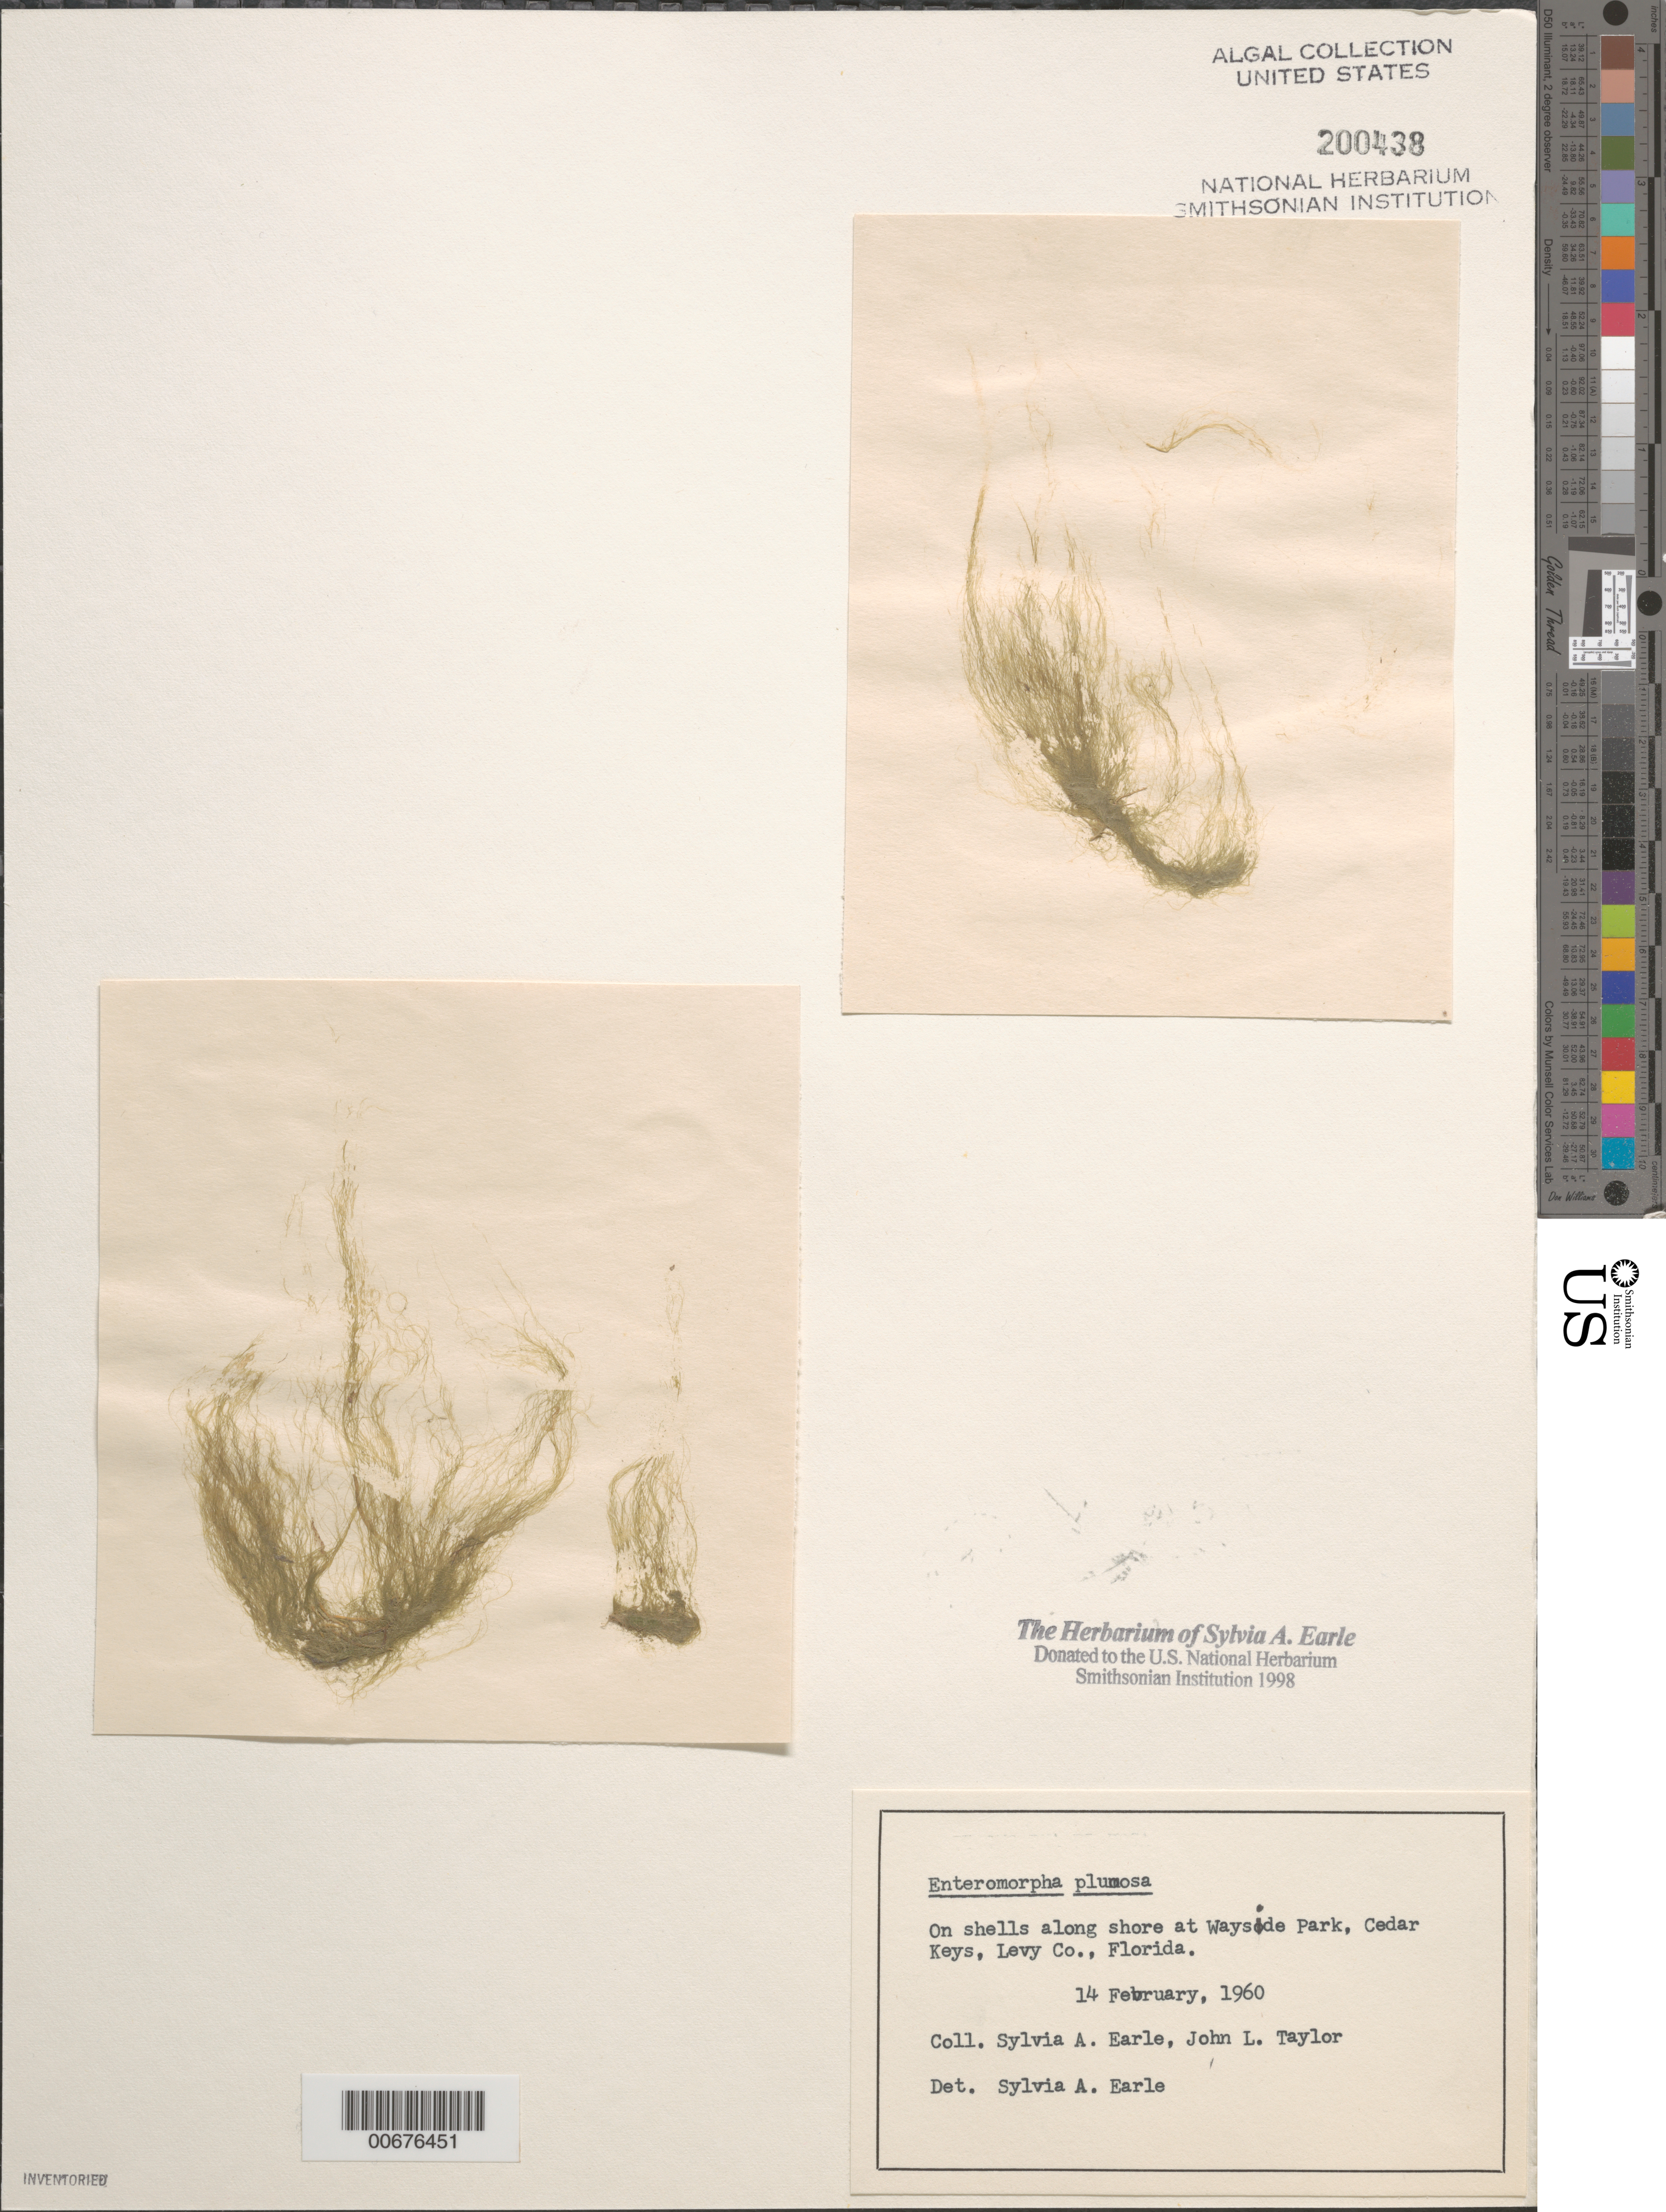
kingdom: Plantae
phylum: Chlorophyta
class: Ulvophyceae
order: Ulvales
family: Ulvaceae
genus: Ulva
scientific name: Ulva paradoxa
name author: C. Agardh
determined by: Algae name updating Project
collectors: S. A. Earle & J. L. Taylor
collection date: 1960-02-14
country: United States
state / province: Florida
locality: On shells along shore at Wayside Park, Cedar Keys, Levy Co.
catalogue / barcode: US 200438